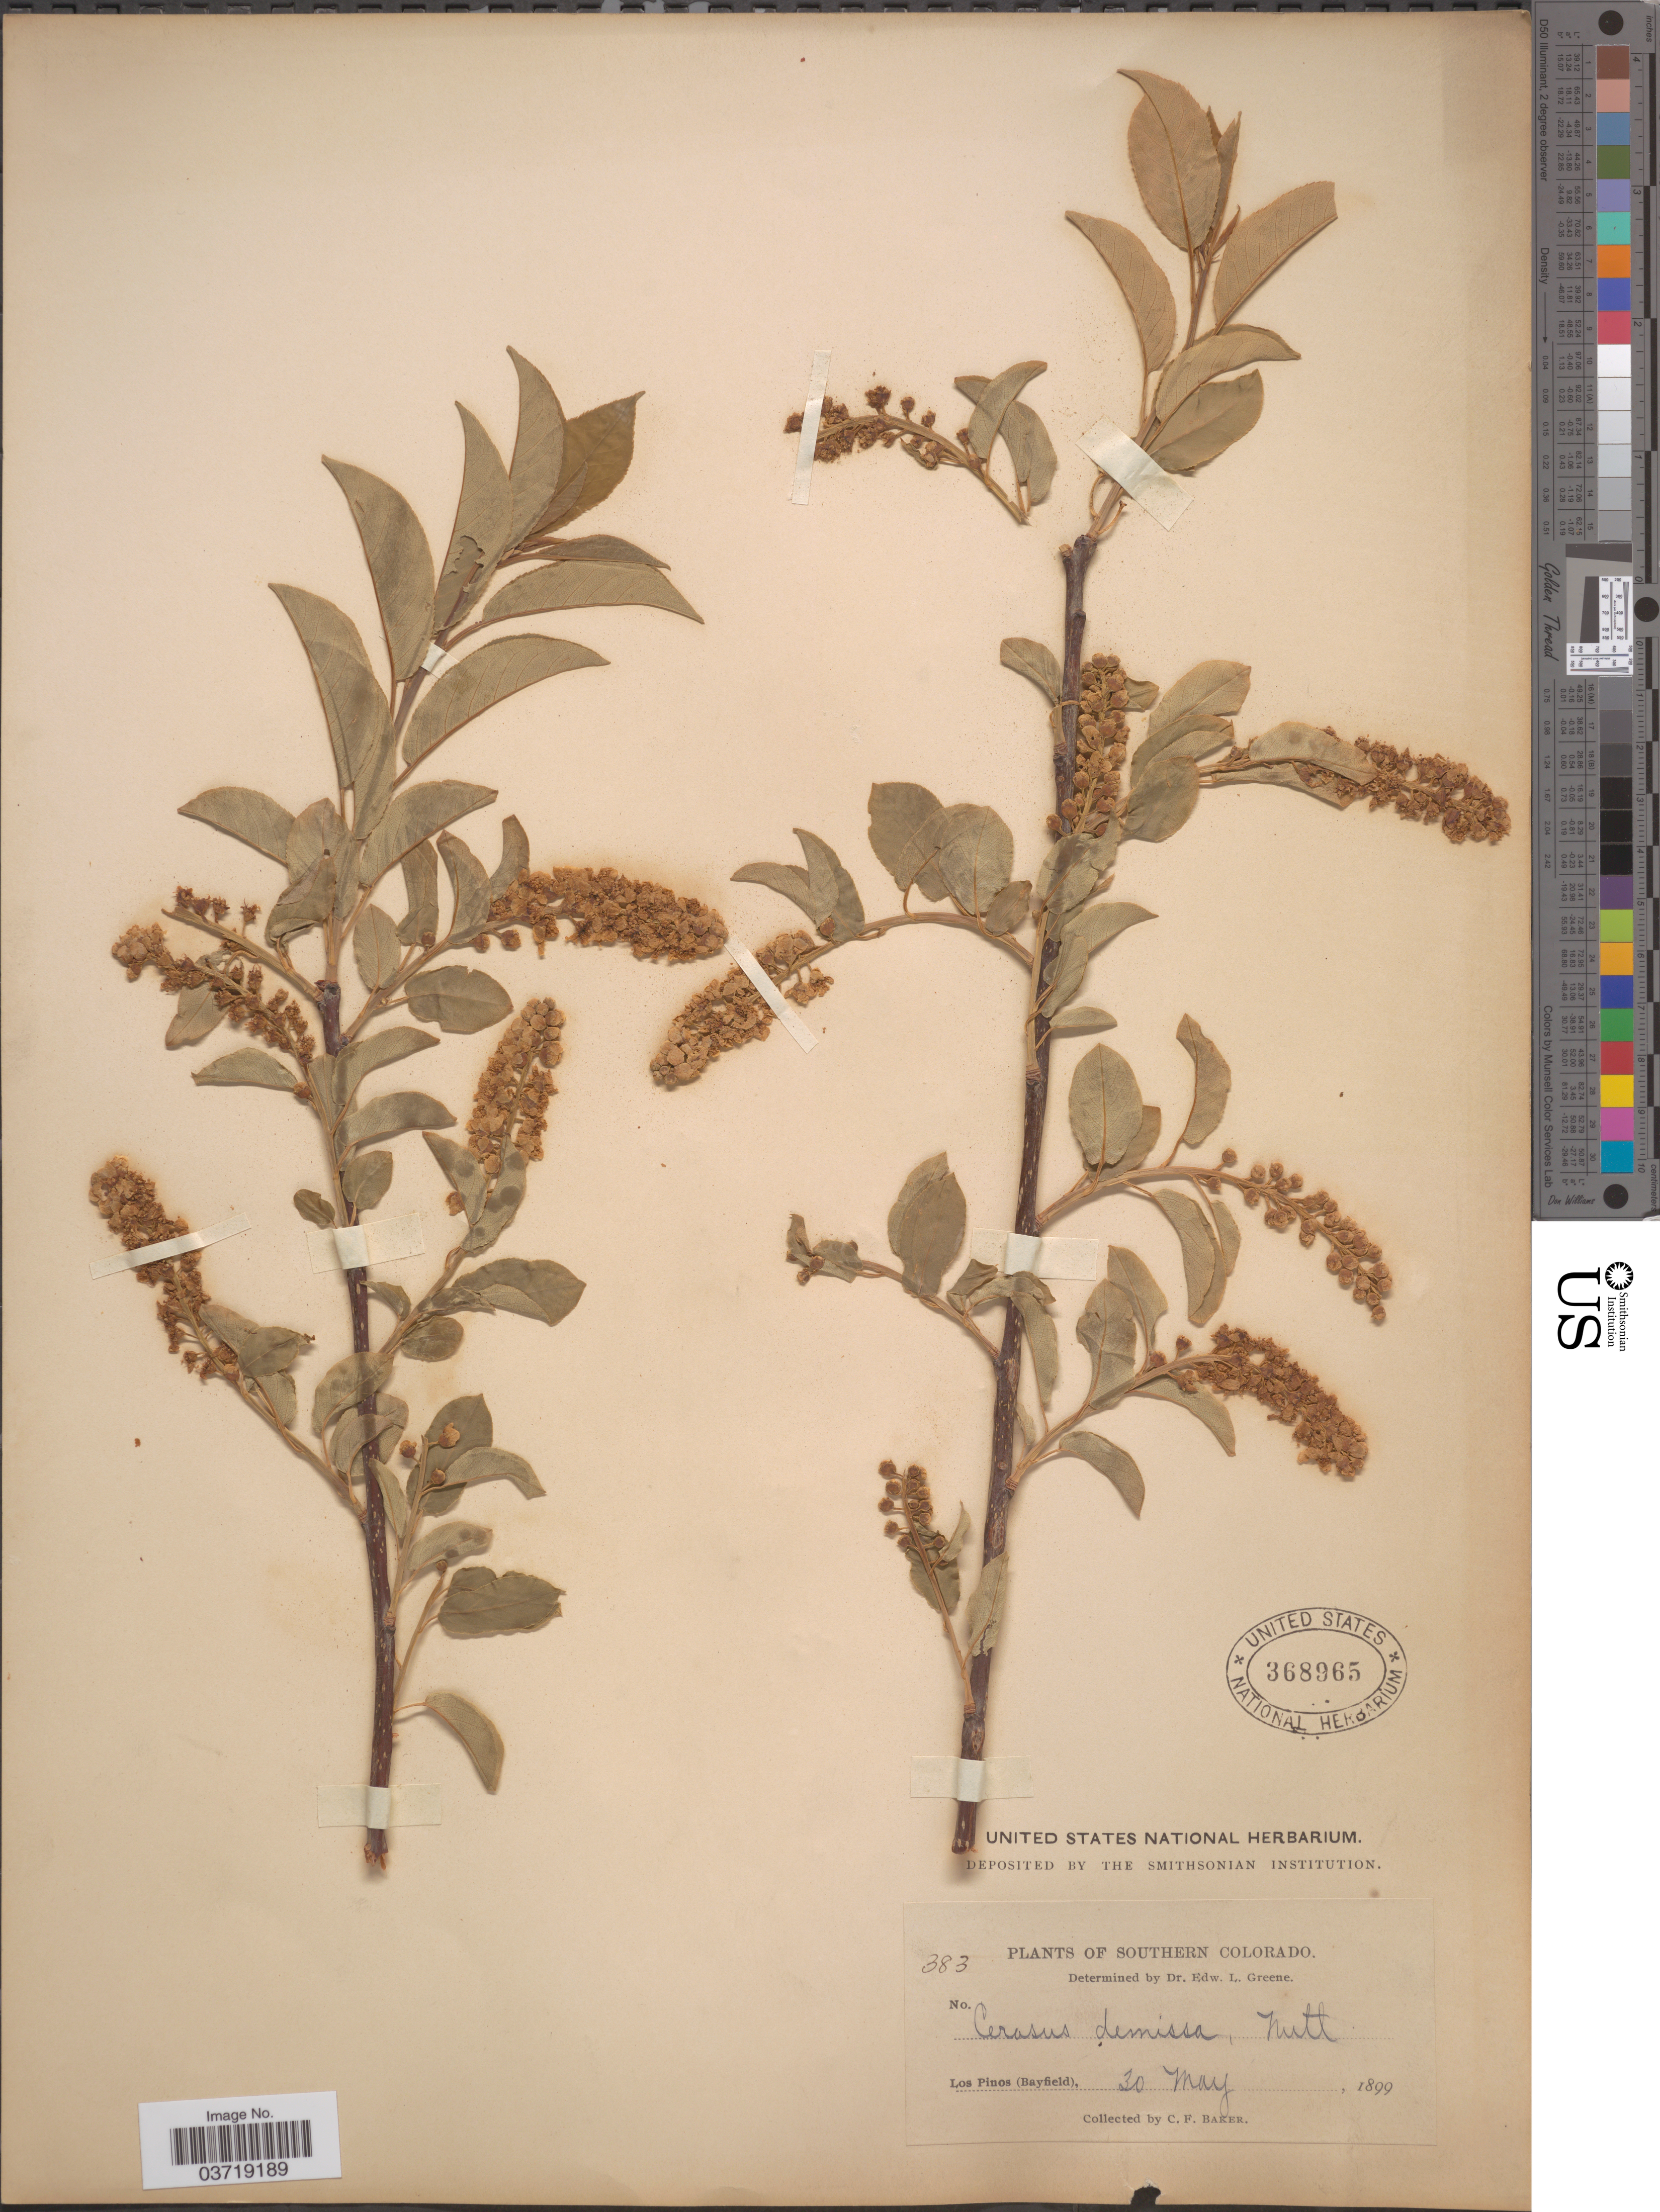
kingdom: Plantae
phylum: Tracheophyta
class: Magnoliopsida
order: Rosales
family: Rosaceae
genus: Prunus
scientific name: Prunus virginiana var. demissa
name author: (Nutt.) Torr.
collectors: C. F. Baker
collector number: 383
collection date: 1899-05-30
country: United States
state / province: Colorado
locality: Southern Colorado. Los Pinos (Bayfield).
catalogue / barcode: US 368965